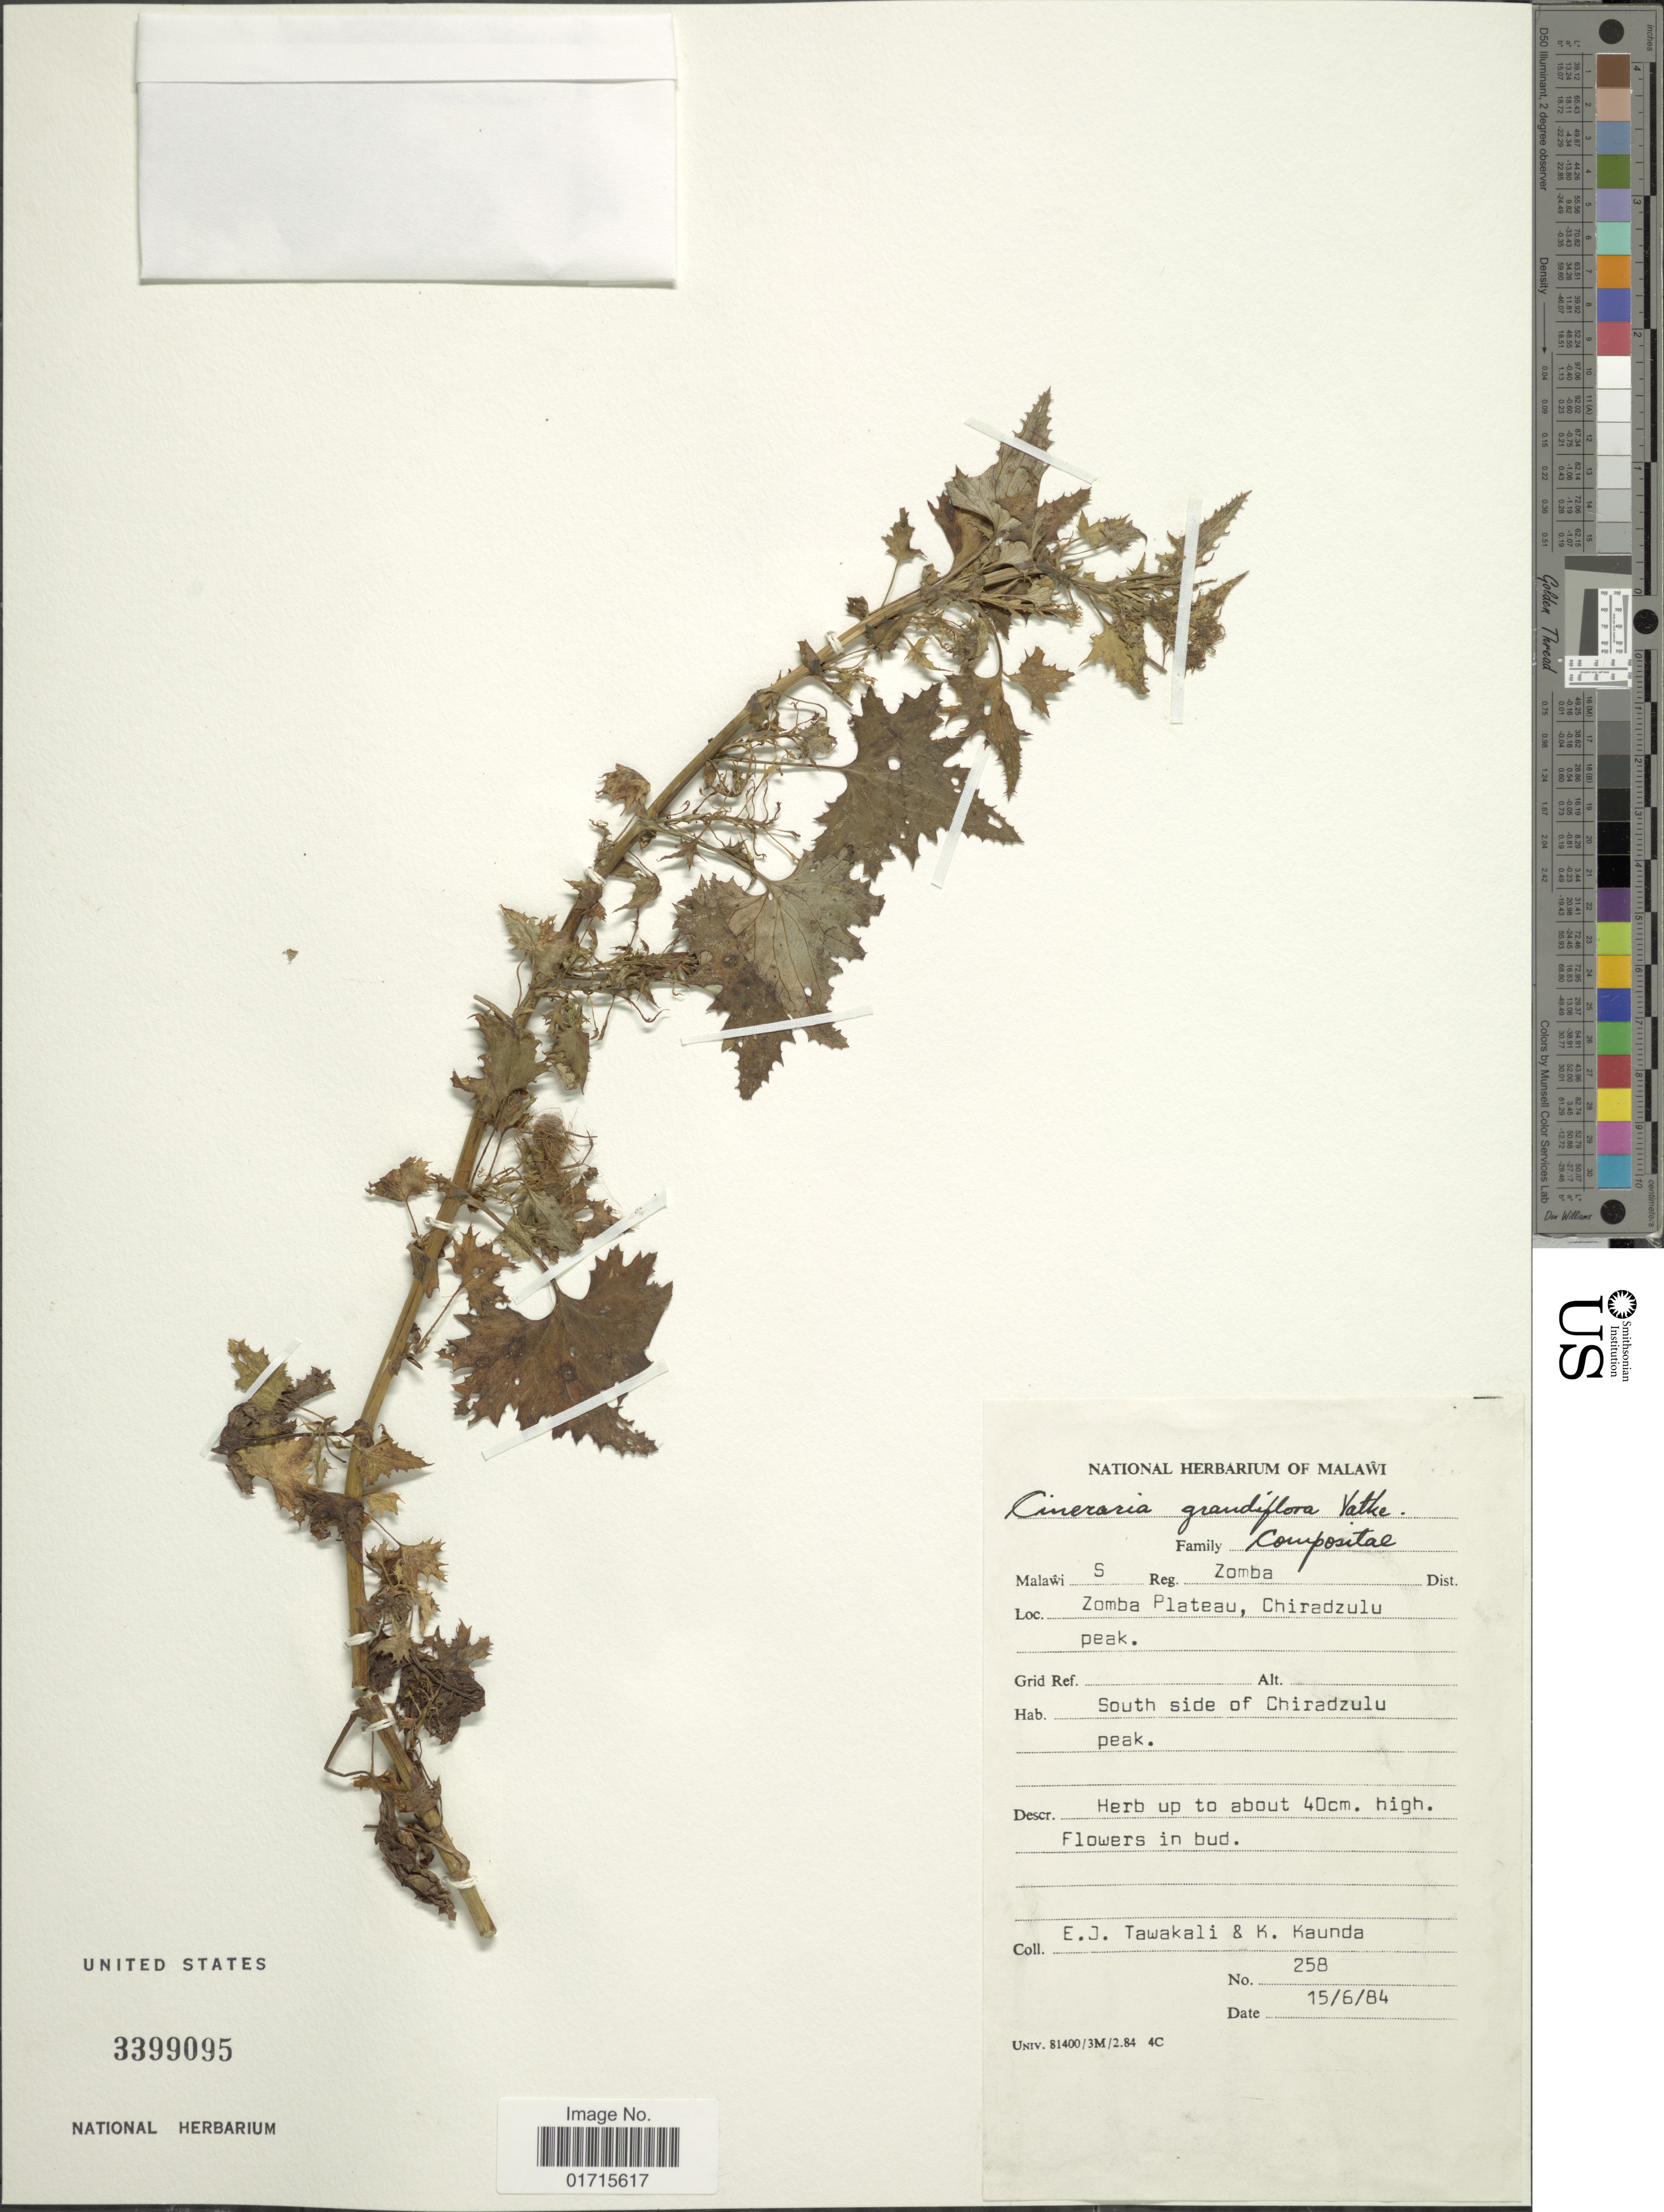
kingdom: Plantae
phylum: Tracheophyta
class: Magnoliopsida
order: Asterales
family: Asteraceae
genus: Nidorella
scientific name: Nidorella auriculata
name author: DC.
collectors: E. Tawakali & K. Kaunda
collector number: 258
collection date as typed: Transcribed d/m/y: 15/6/84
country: Malawi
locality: Malawi S Reg. Zomba Dist. Zomba Plateau, Chiradzulu peak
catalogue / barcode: US 3399095